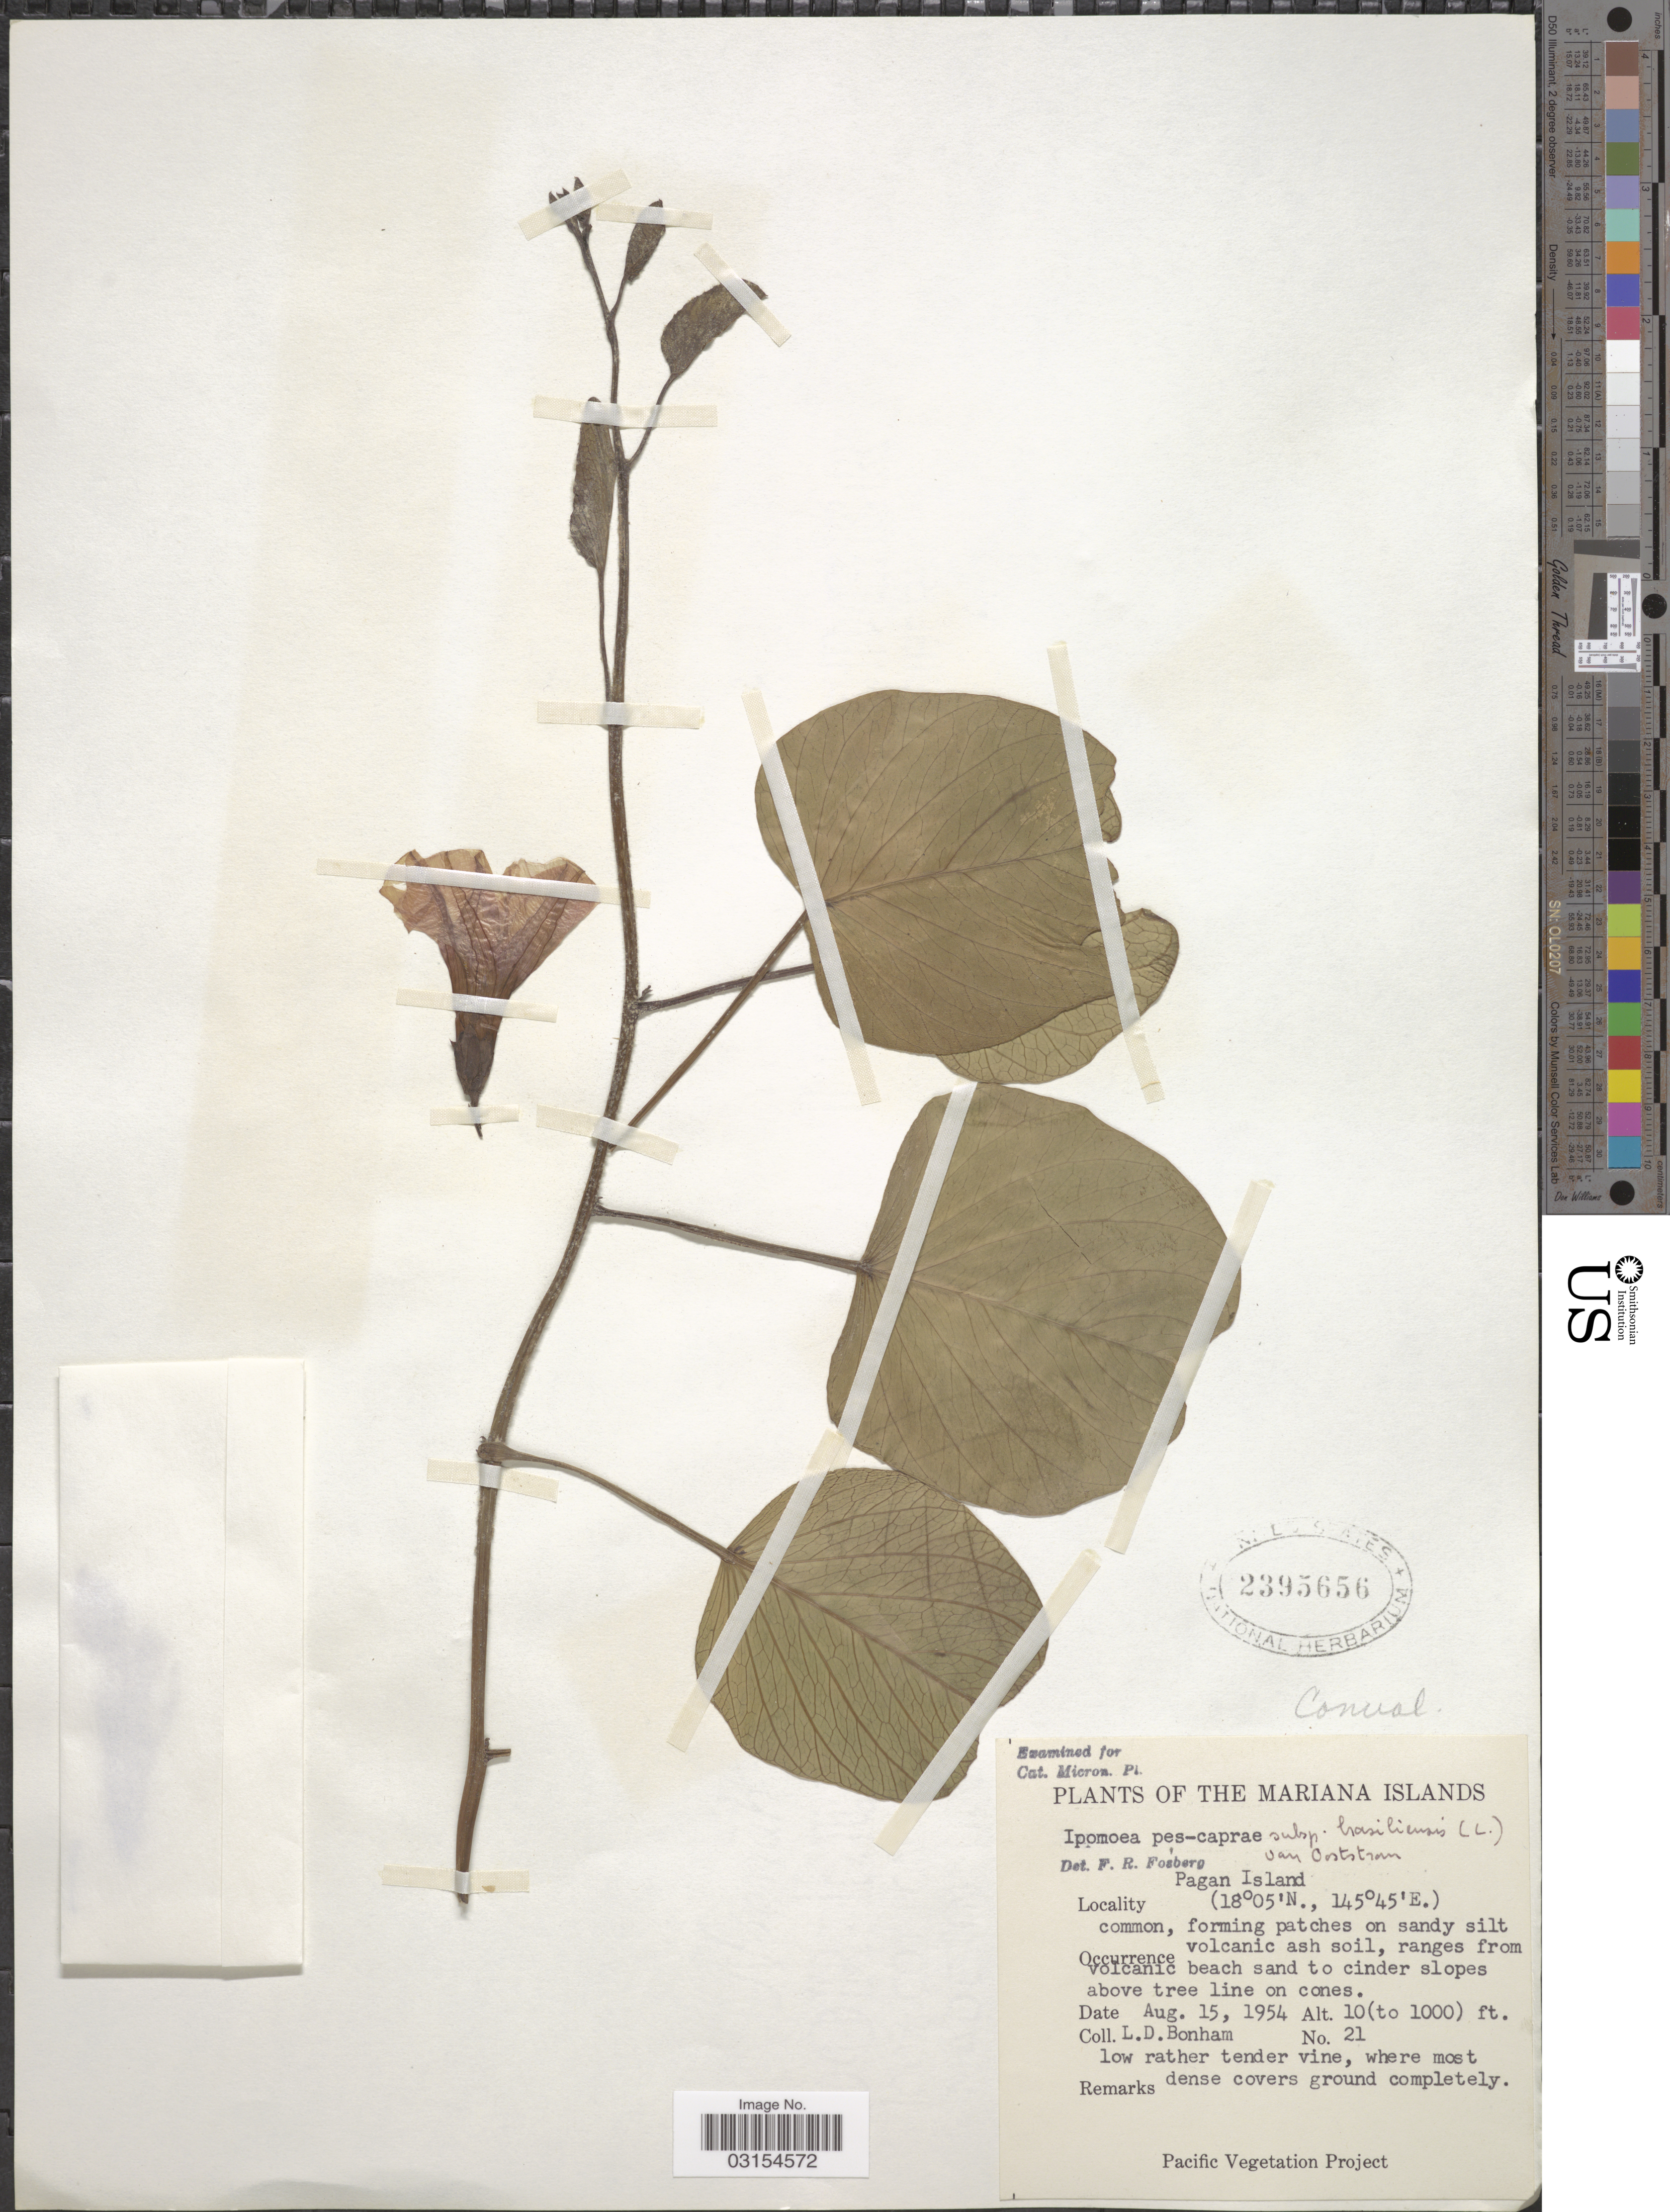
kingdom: Plantae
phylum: Tracheophyta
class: Magnoliopsida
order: Solanales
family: Convolvulaceae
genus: Ipomoea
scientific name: Ipomoea pes-caprae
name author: (L.) R. Br.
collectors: L. D. Bonham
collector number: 21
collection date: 1954-08-15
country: Northern Mariana Islands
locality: Pagan Island.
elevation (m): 3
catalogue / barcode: US 2395656